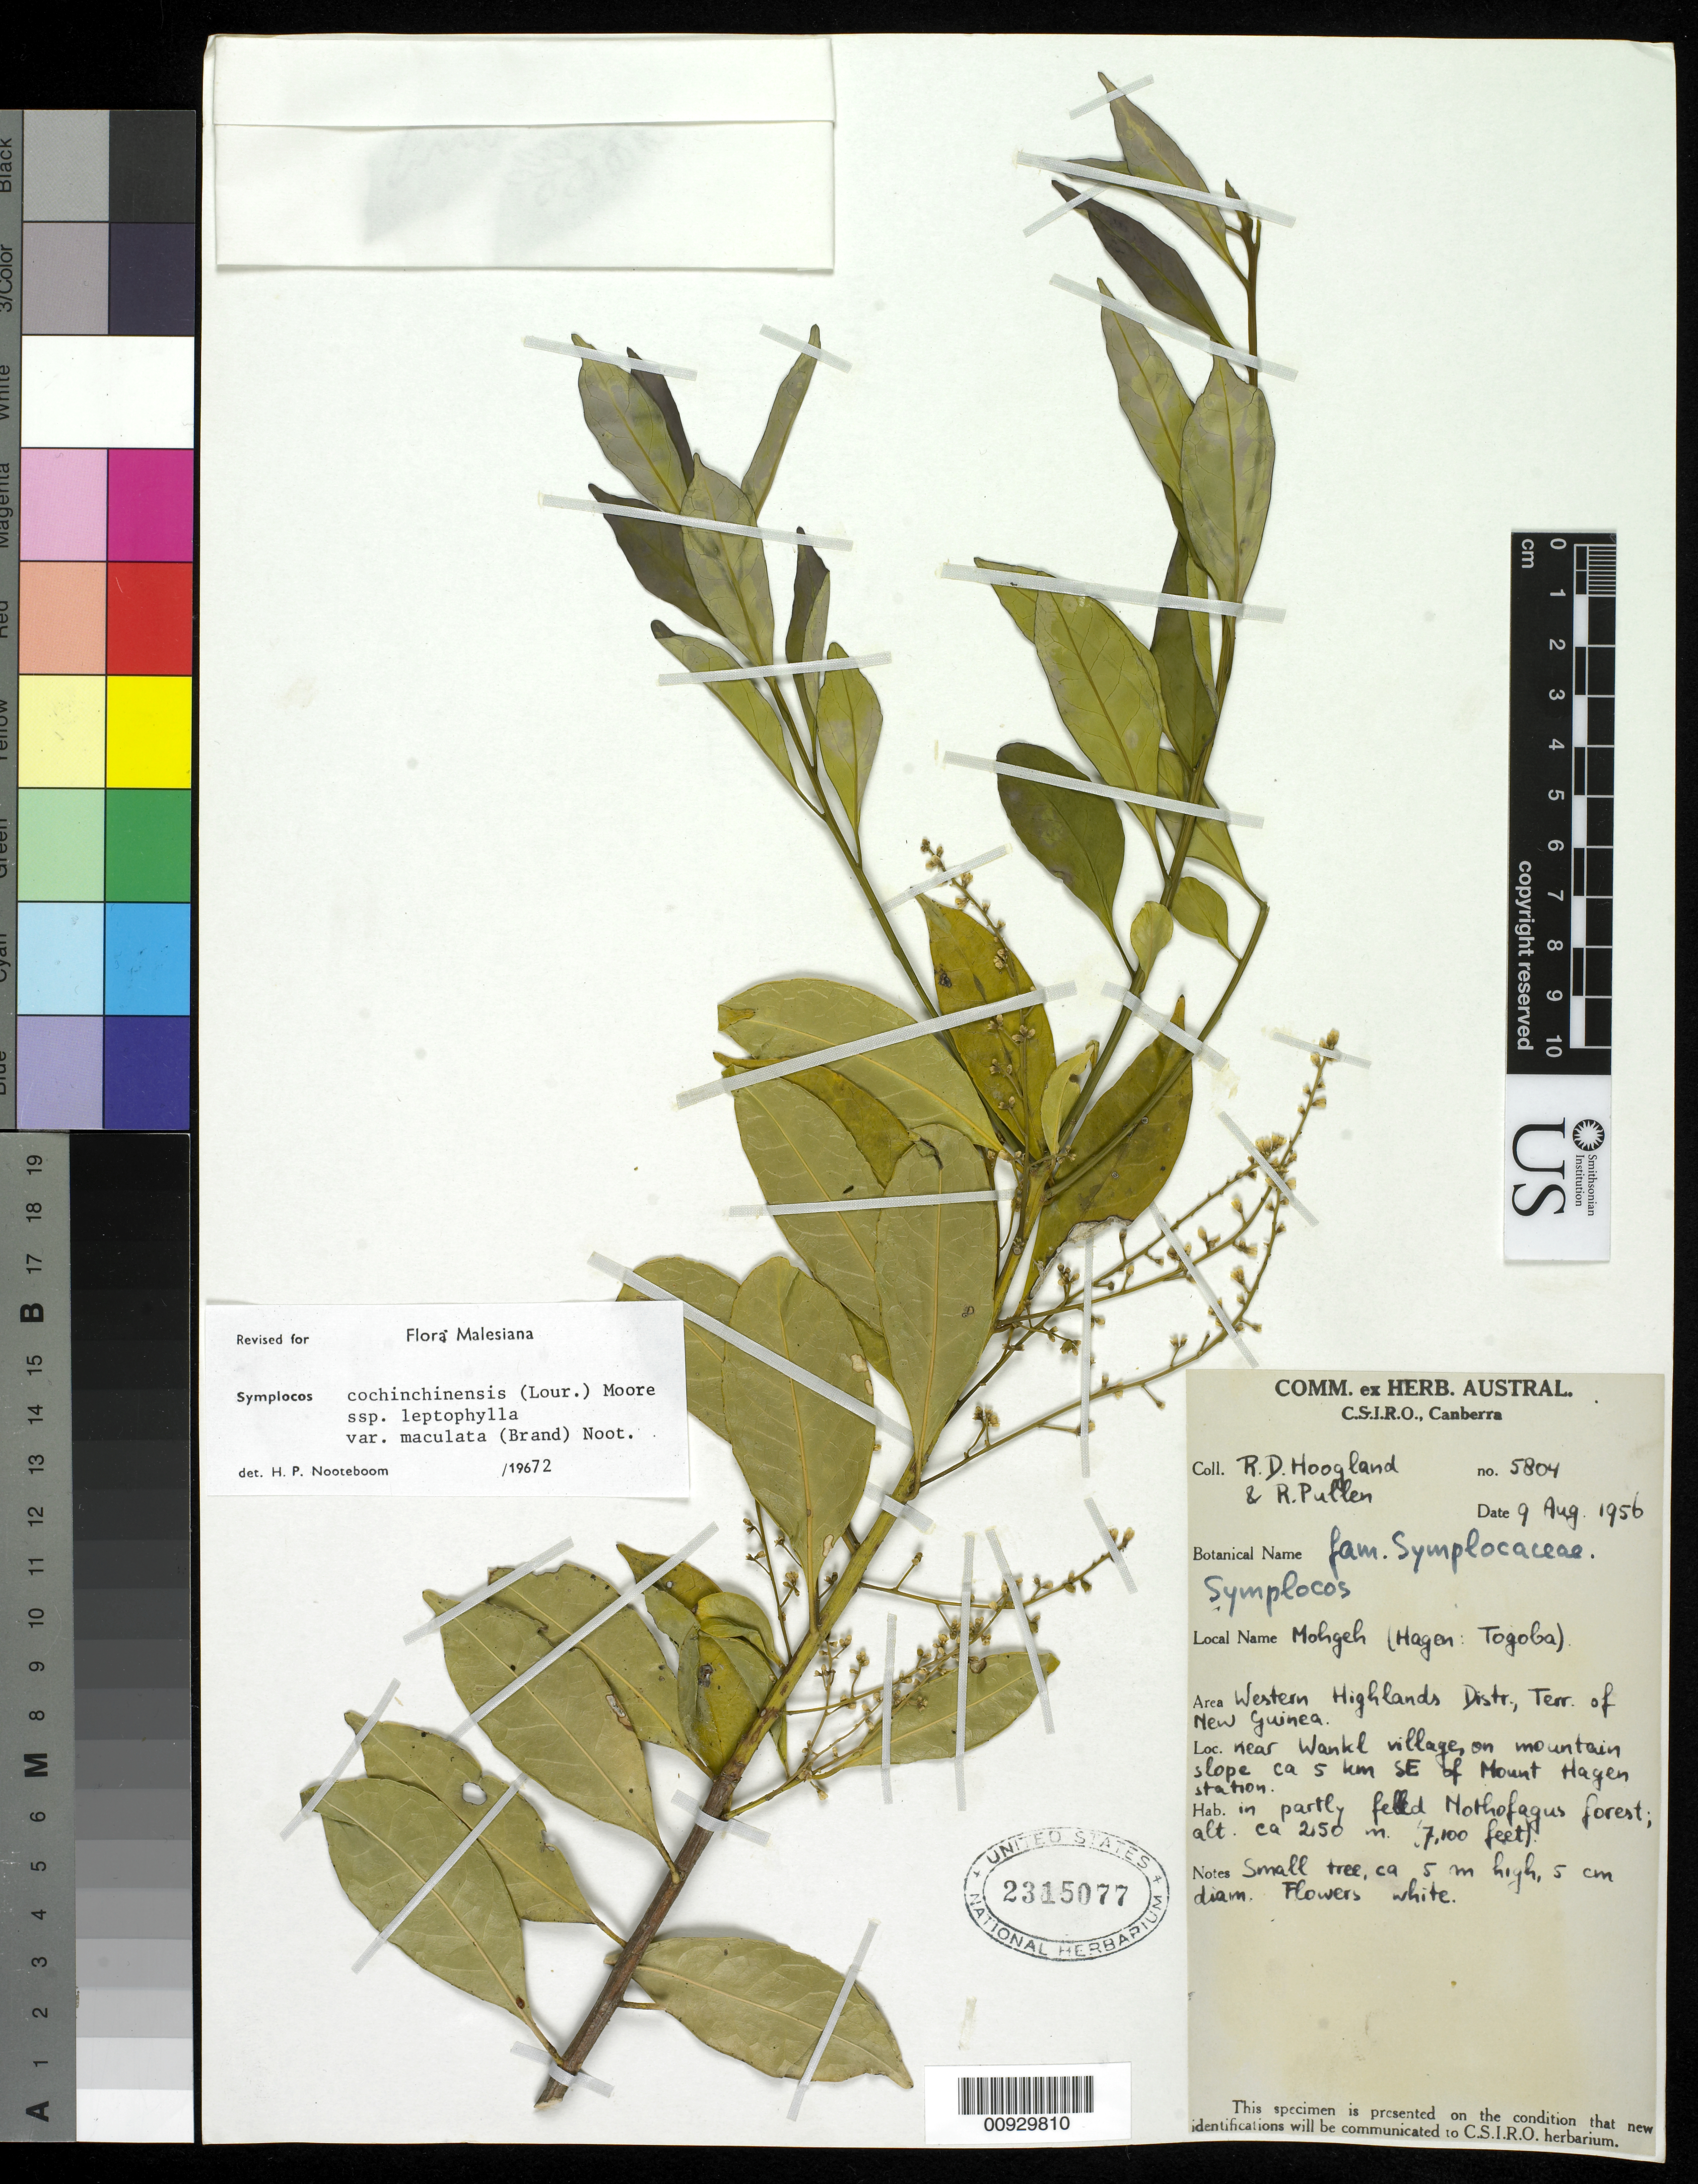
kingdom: Plantae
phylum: Tracheophyta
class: Magnoliopsida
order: Ericales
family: Symplocaceae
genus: Symplocos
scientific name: Symplocos cochinchinensis var. maculata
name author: (Brand) Noot.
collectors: R. D. Hoogland & R. Pullen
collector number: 5804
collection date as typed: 09 Aug 1956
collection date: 1956-08-09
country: Papua New Guinea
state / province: Western Highlands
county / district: Mount Hagen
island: New Guinea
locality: Near Wankl village on mountain slope ca 5 km SE of Mount Hagen Station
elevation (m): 2164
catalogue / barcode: US 2315077